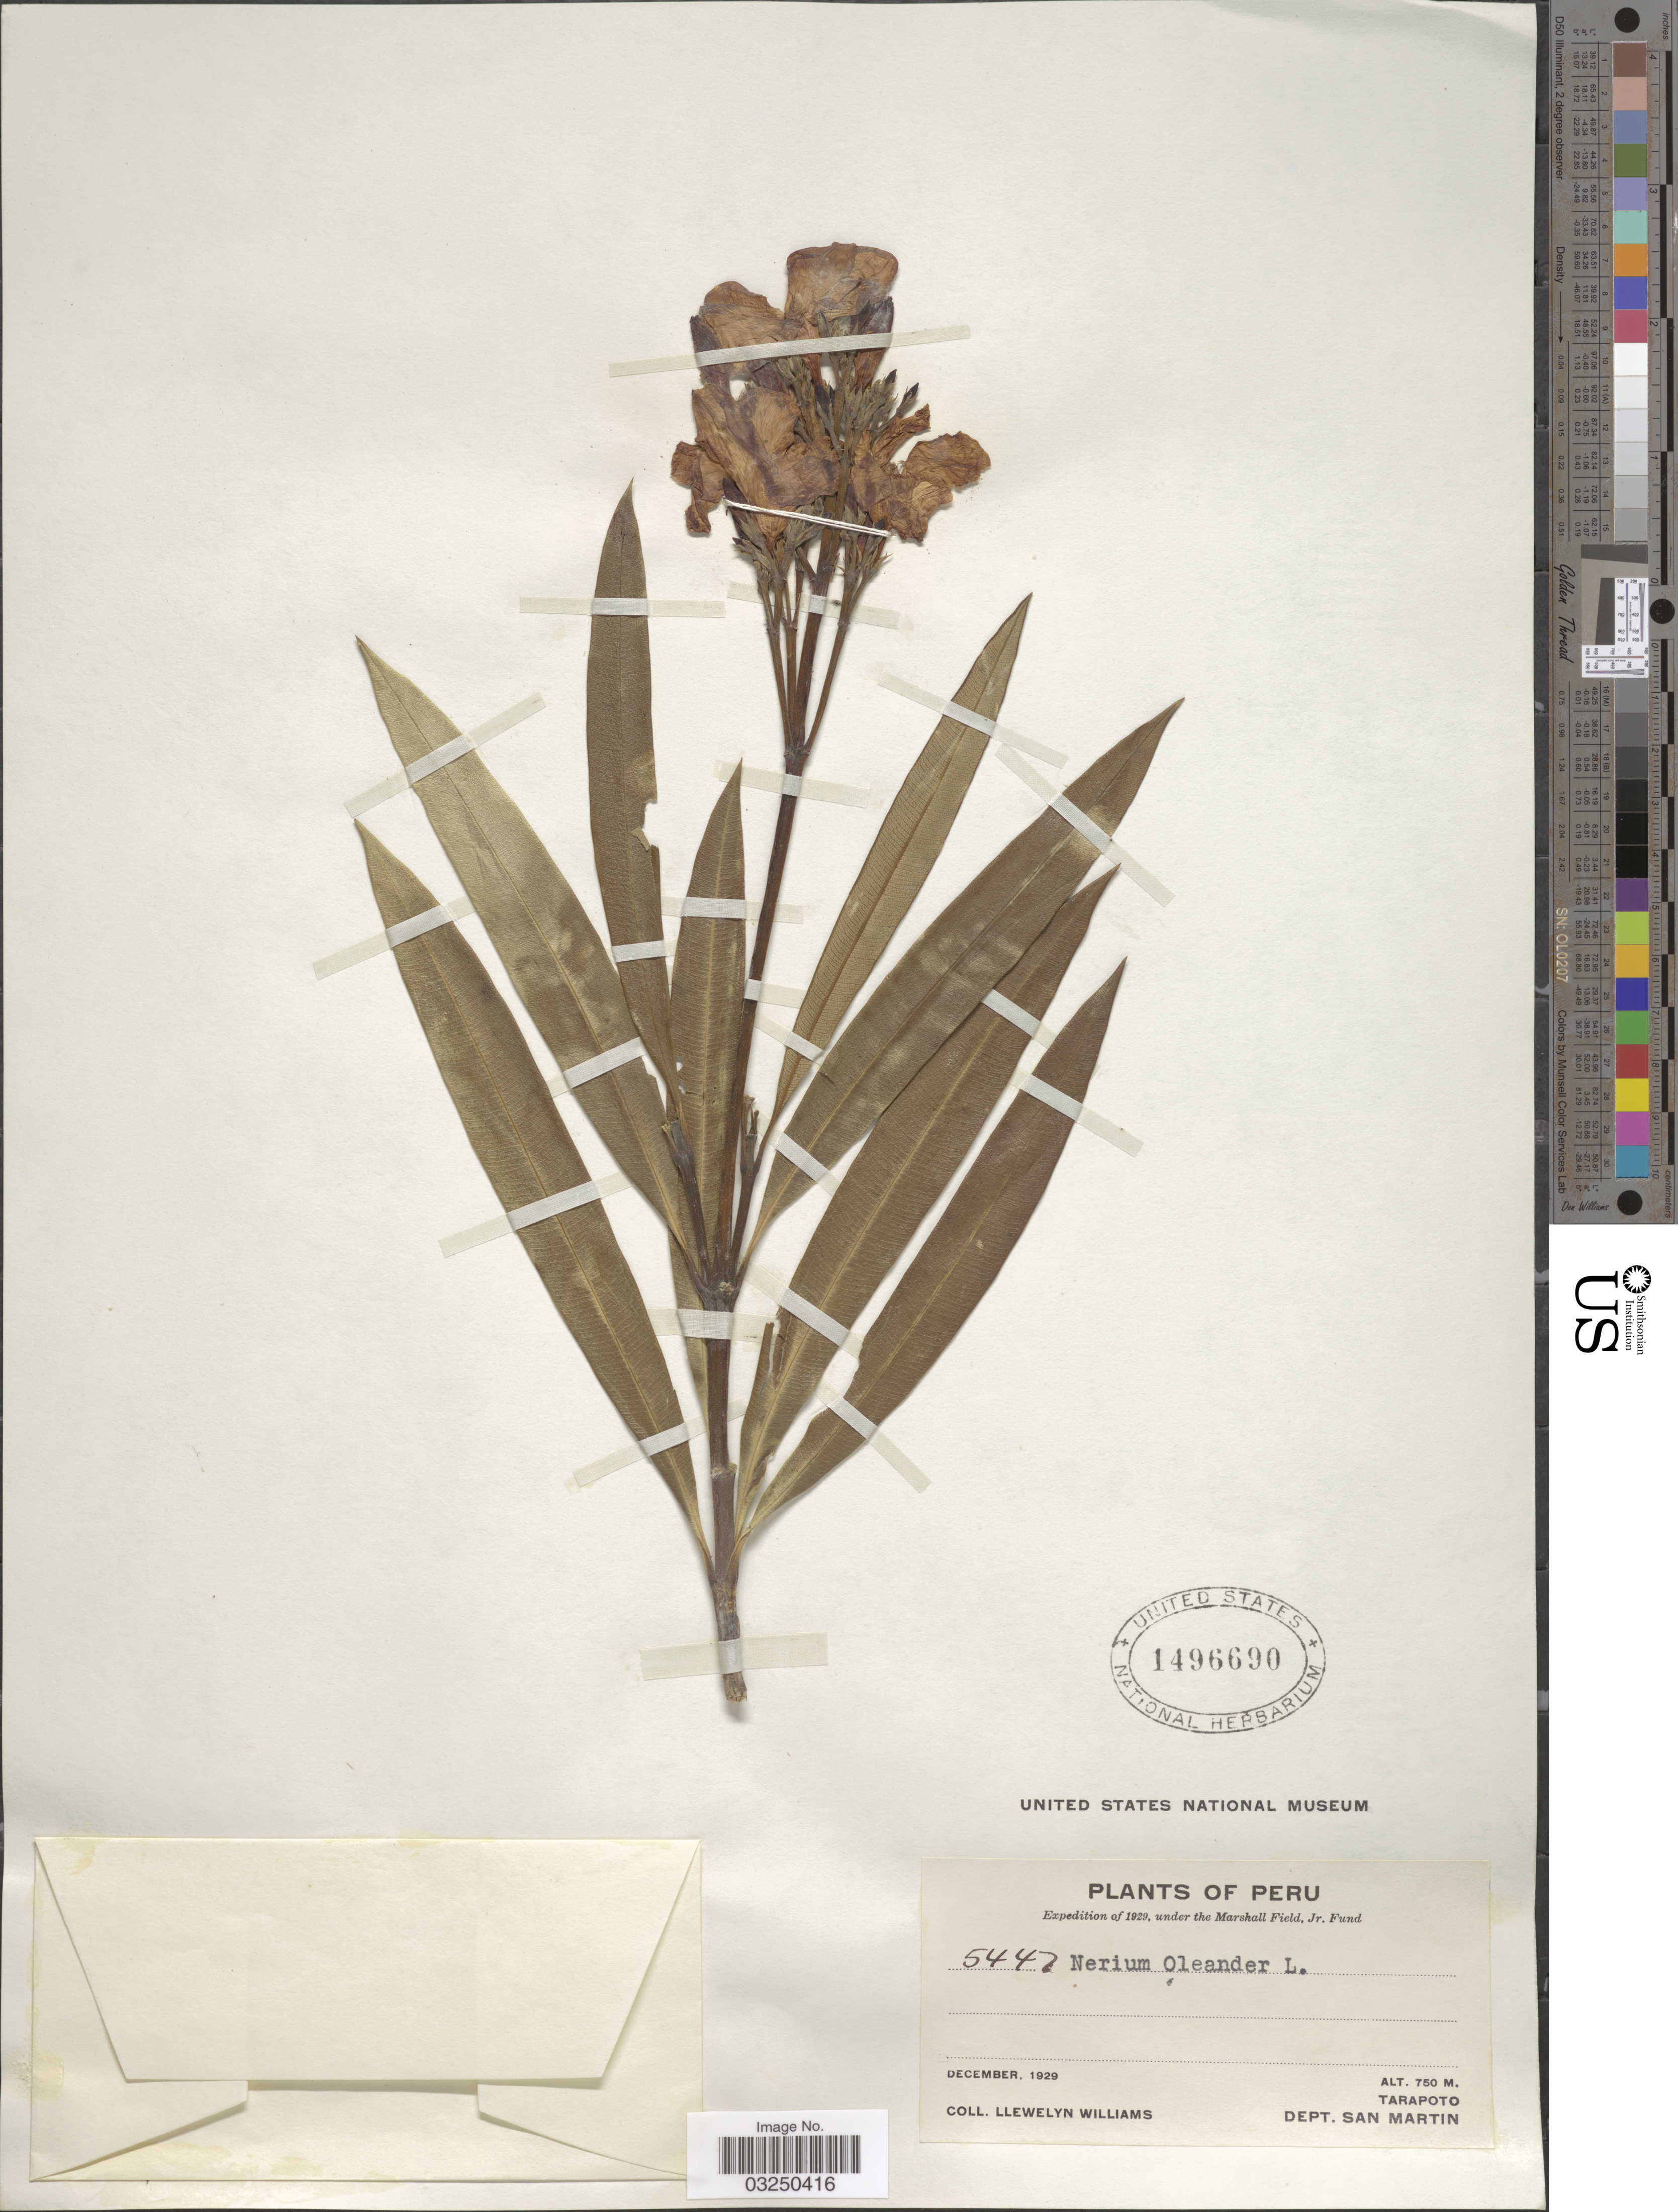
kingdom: Plantae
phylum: Tracheophyta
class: Magnoliopsida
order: Gentianales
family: Apocynaceae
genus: Nerium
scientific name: Nerium oleander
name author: L.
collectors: Ll. Williams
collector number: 5447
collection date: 1929-12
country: Peru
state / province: San Martín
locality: Tarapoto. Dept. San Martin.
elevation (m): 750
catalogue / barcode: US 1496690